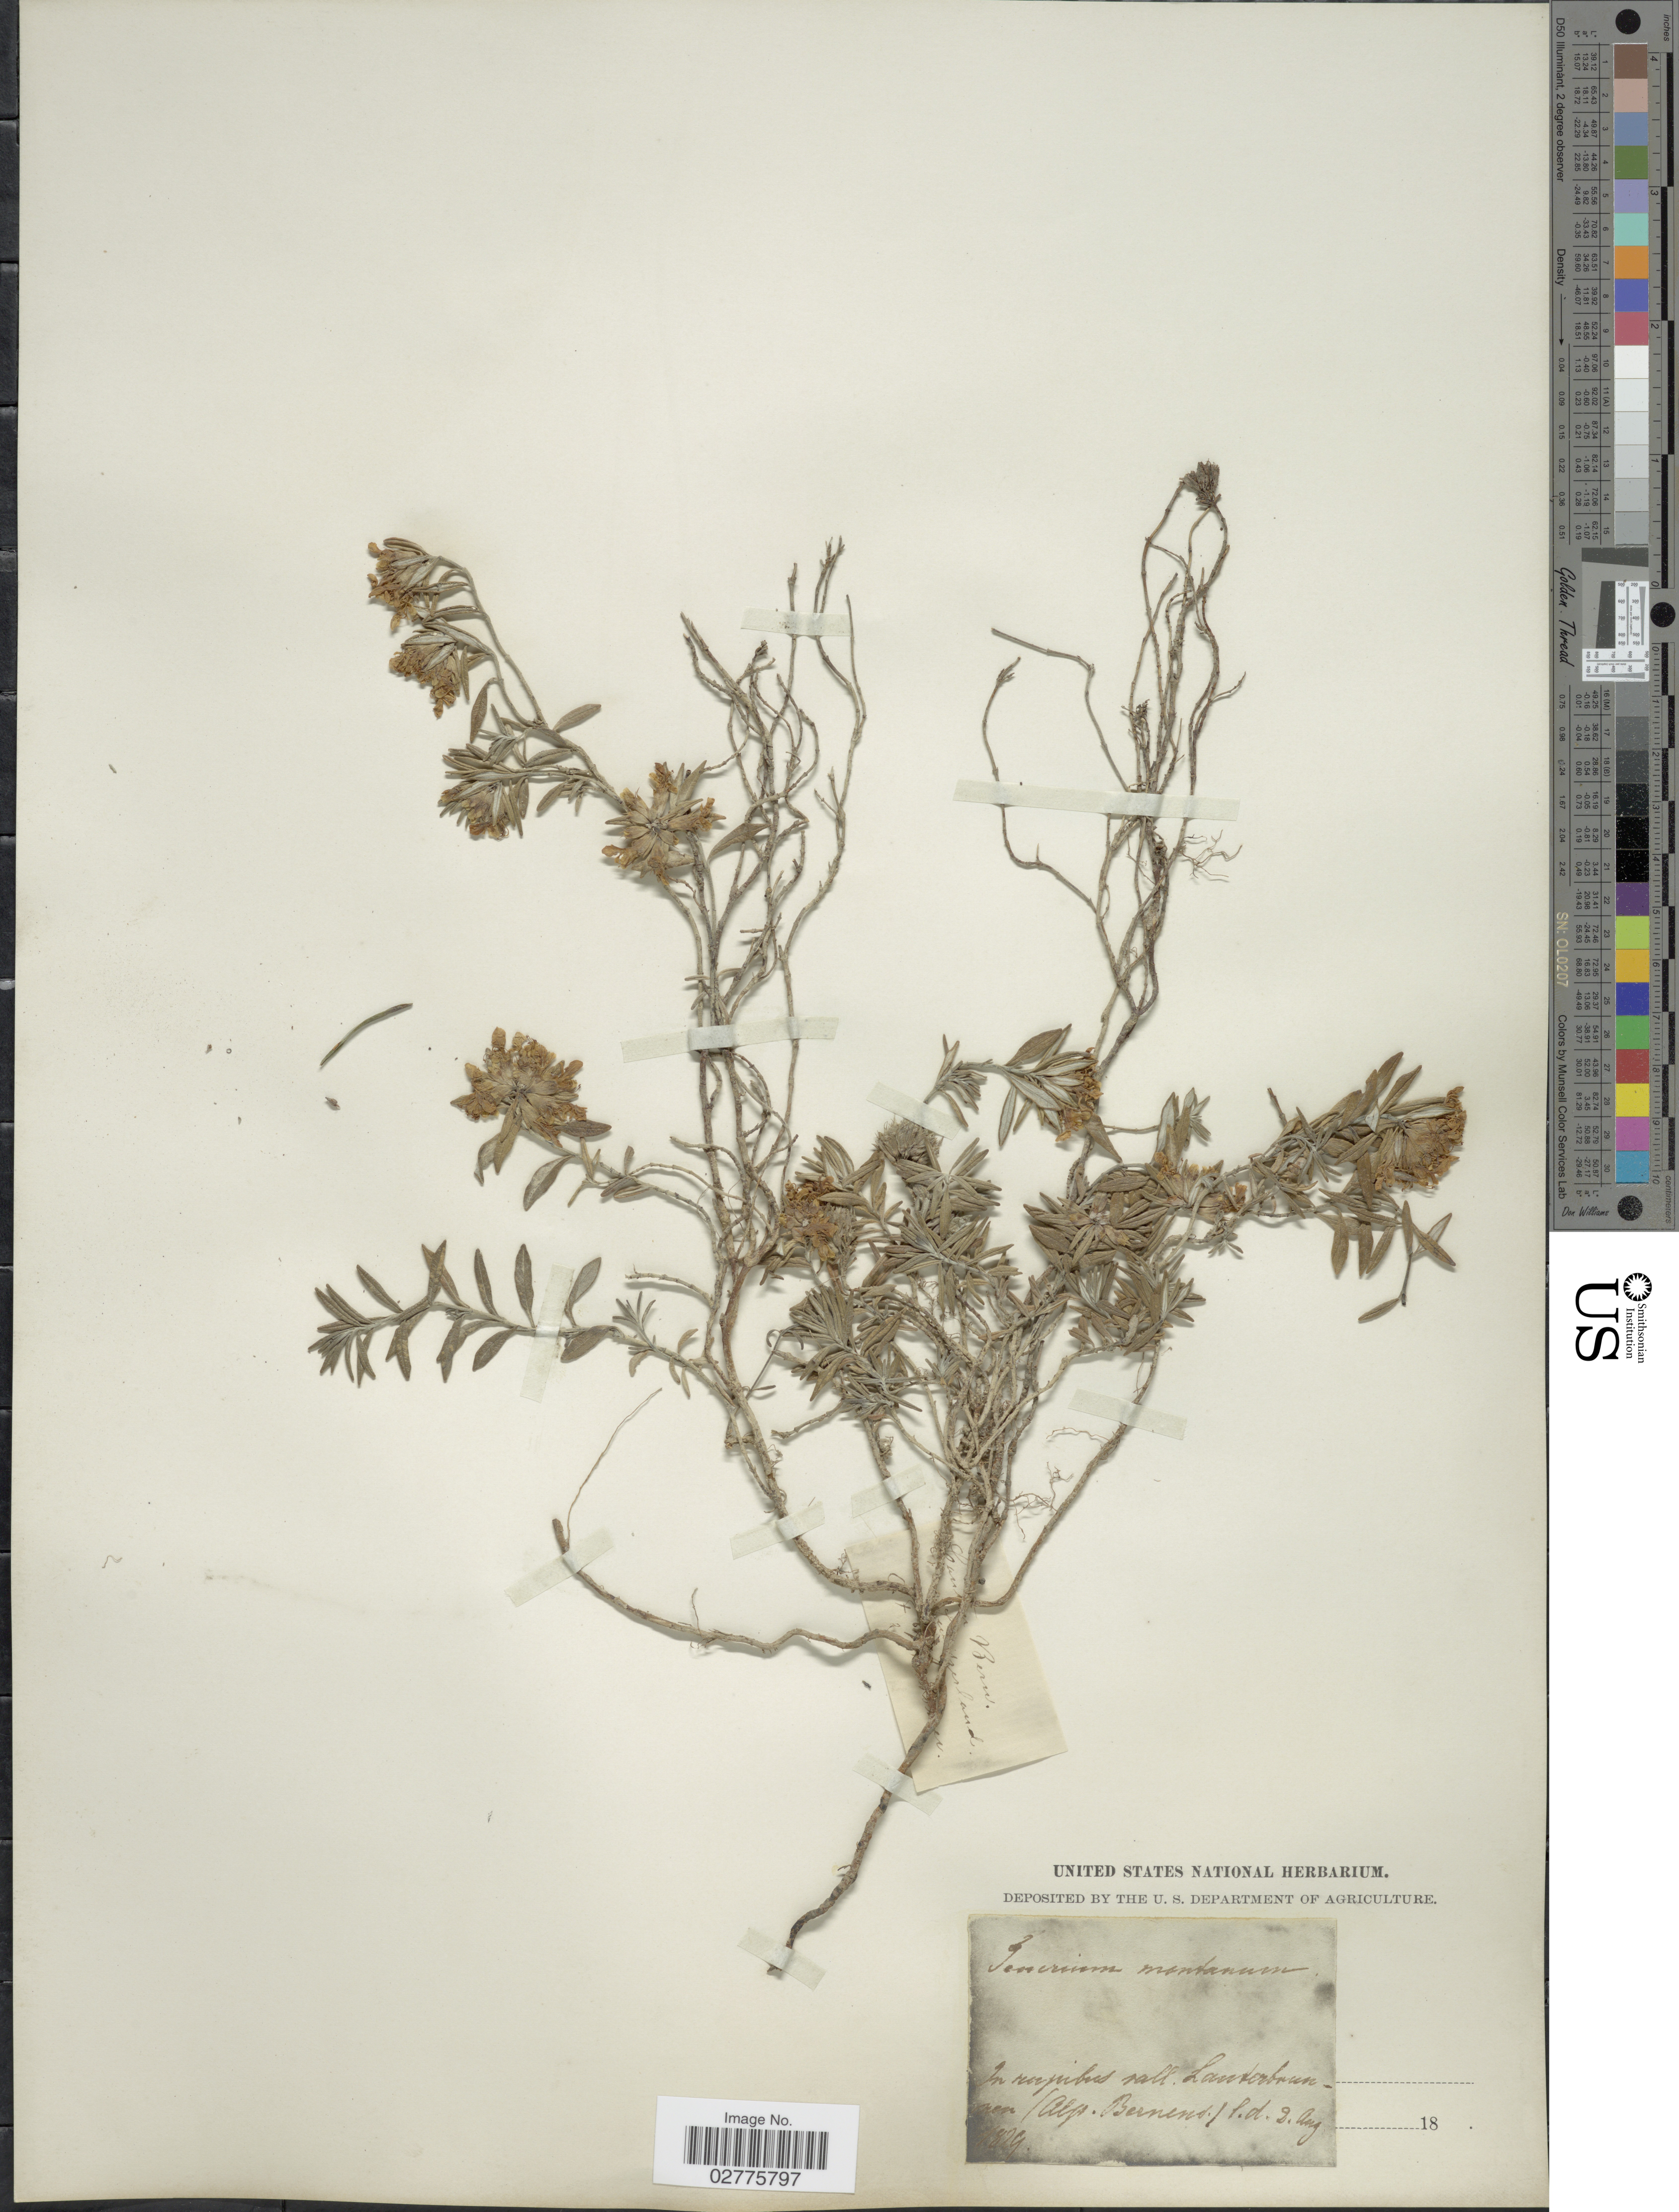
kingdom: Plantae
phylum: Tracheophyta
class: Magnoliopsida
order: Lamiales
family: Lamiaceae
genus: Teucrium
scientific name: Teucrium montanum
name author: L.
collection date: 1829-08-02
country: Switzerland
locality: In rupibus vall. Landtorbrunnen (Alp. Bernens.)